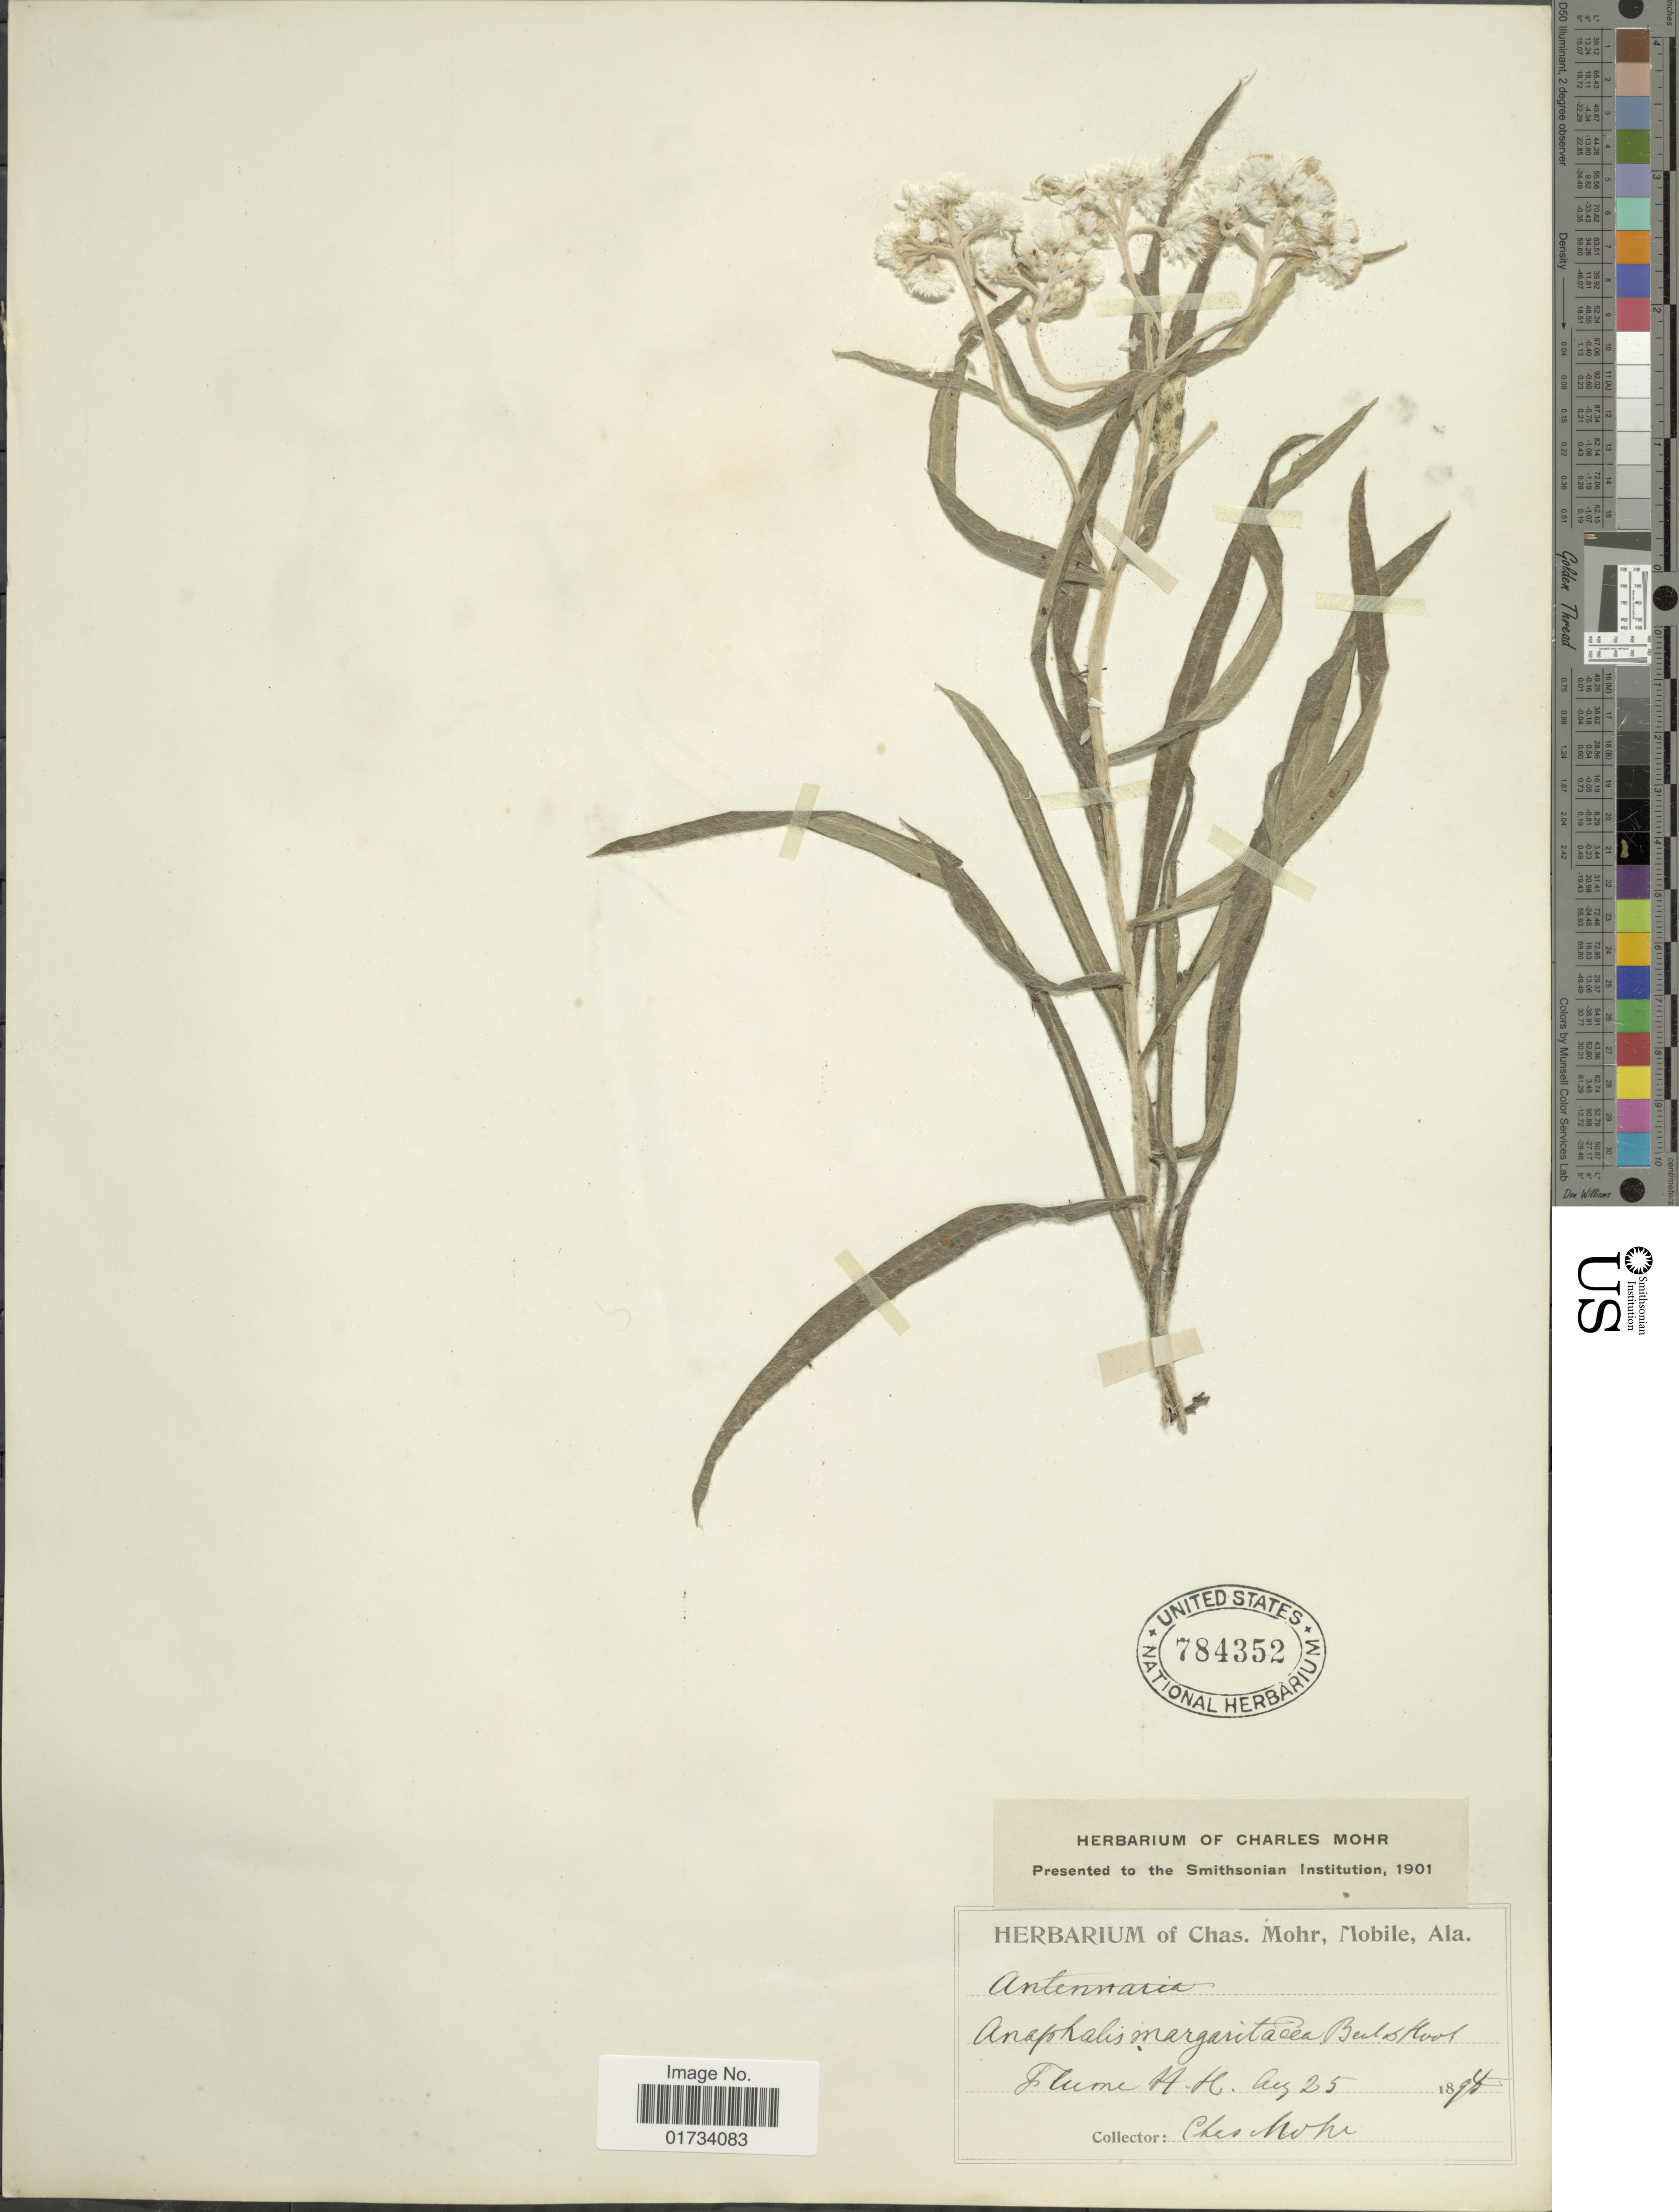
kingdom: Plantae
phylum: Tracheophyta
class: Magnoliopsida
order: Asterales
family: Asteraceae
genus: Anaphalis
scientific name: Anaphalis margaritacea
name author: (L.) Benth. & Hook. f.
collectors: Mohr, C. T. (herbarium)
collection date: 1894-08-25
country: United States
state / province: New Hampshire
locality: Flume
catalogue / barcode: US 784352